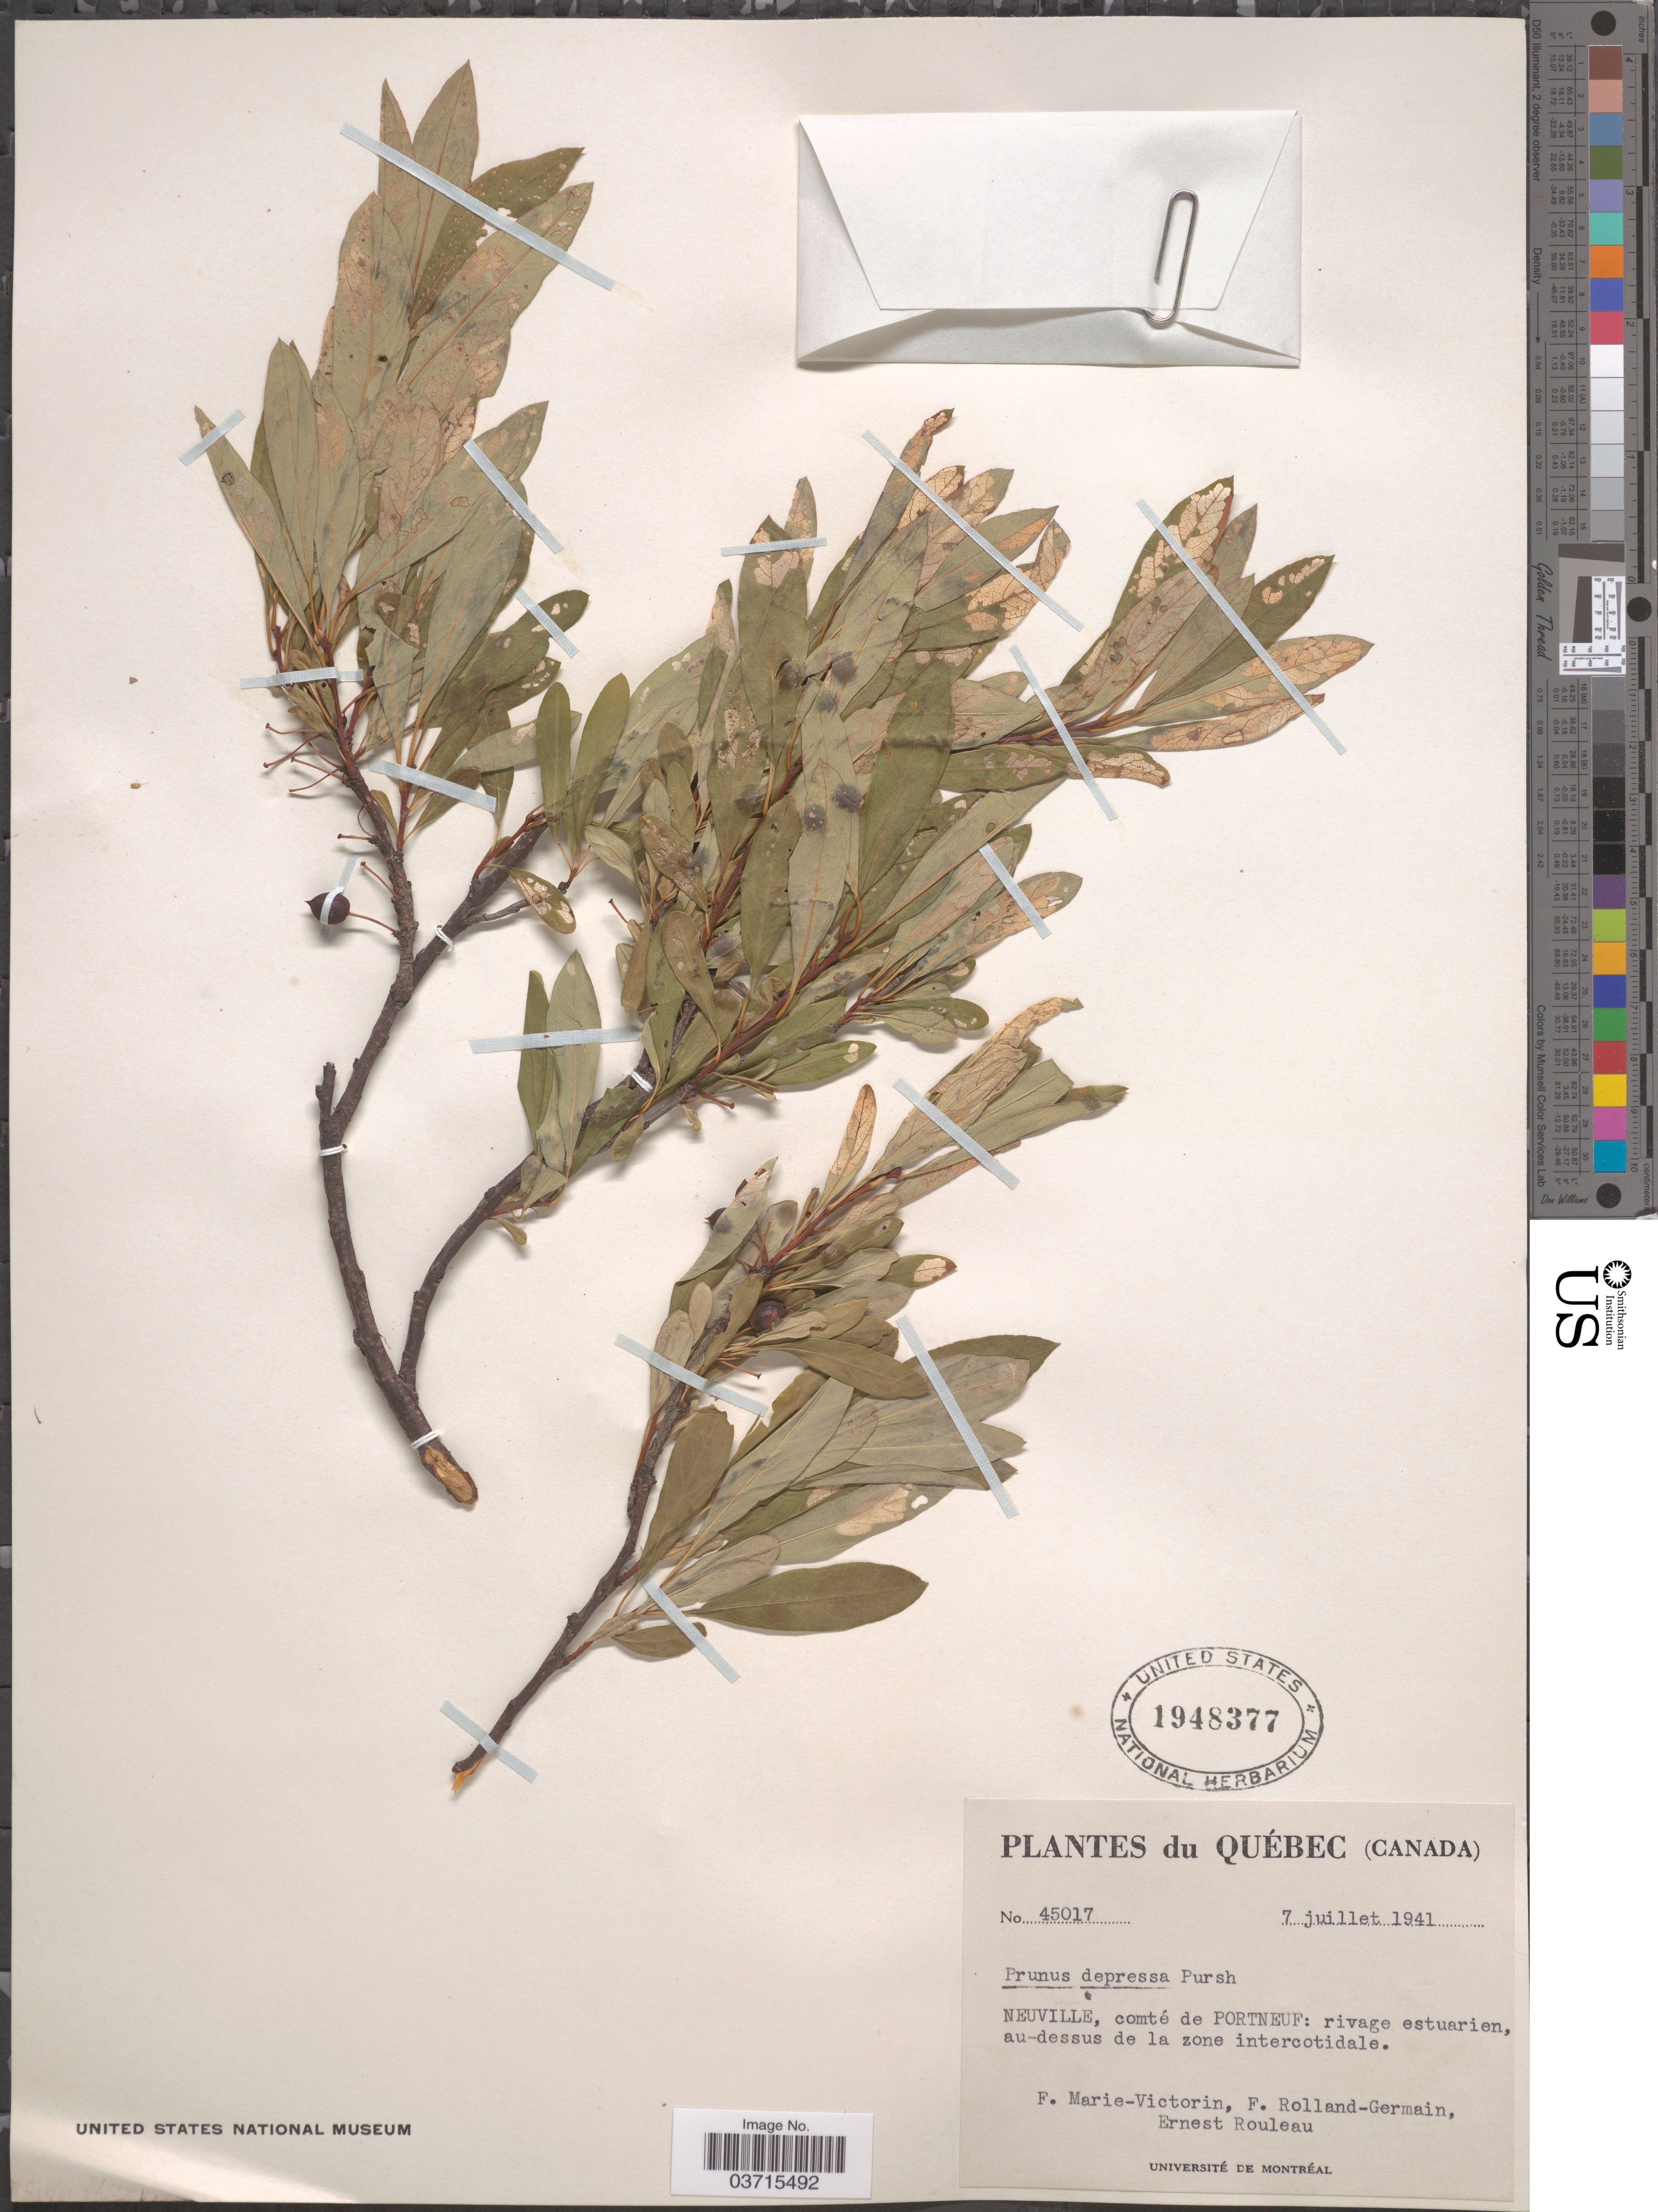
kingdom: Plantae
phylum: Tracheophyta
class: Magnoliopsida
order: Rosales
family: Rosaceae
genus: Prunus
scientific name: Prunus depressa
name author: Pursh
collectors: F. Marie-Victorin, Rolland-Germain & E. Rouleau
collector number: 45017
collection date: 1941-07-07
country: Canada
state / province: Quebec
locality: Neuville, comté de Portneuf: rivage estuarien, au-dessus de la zone intercotidale.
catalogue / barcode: US 1948377